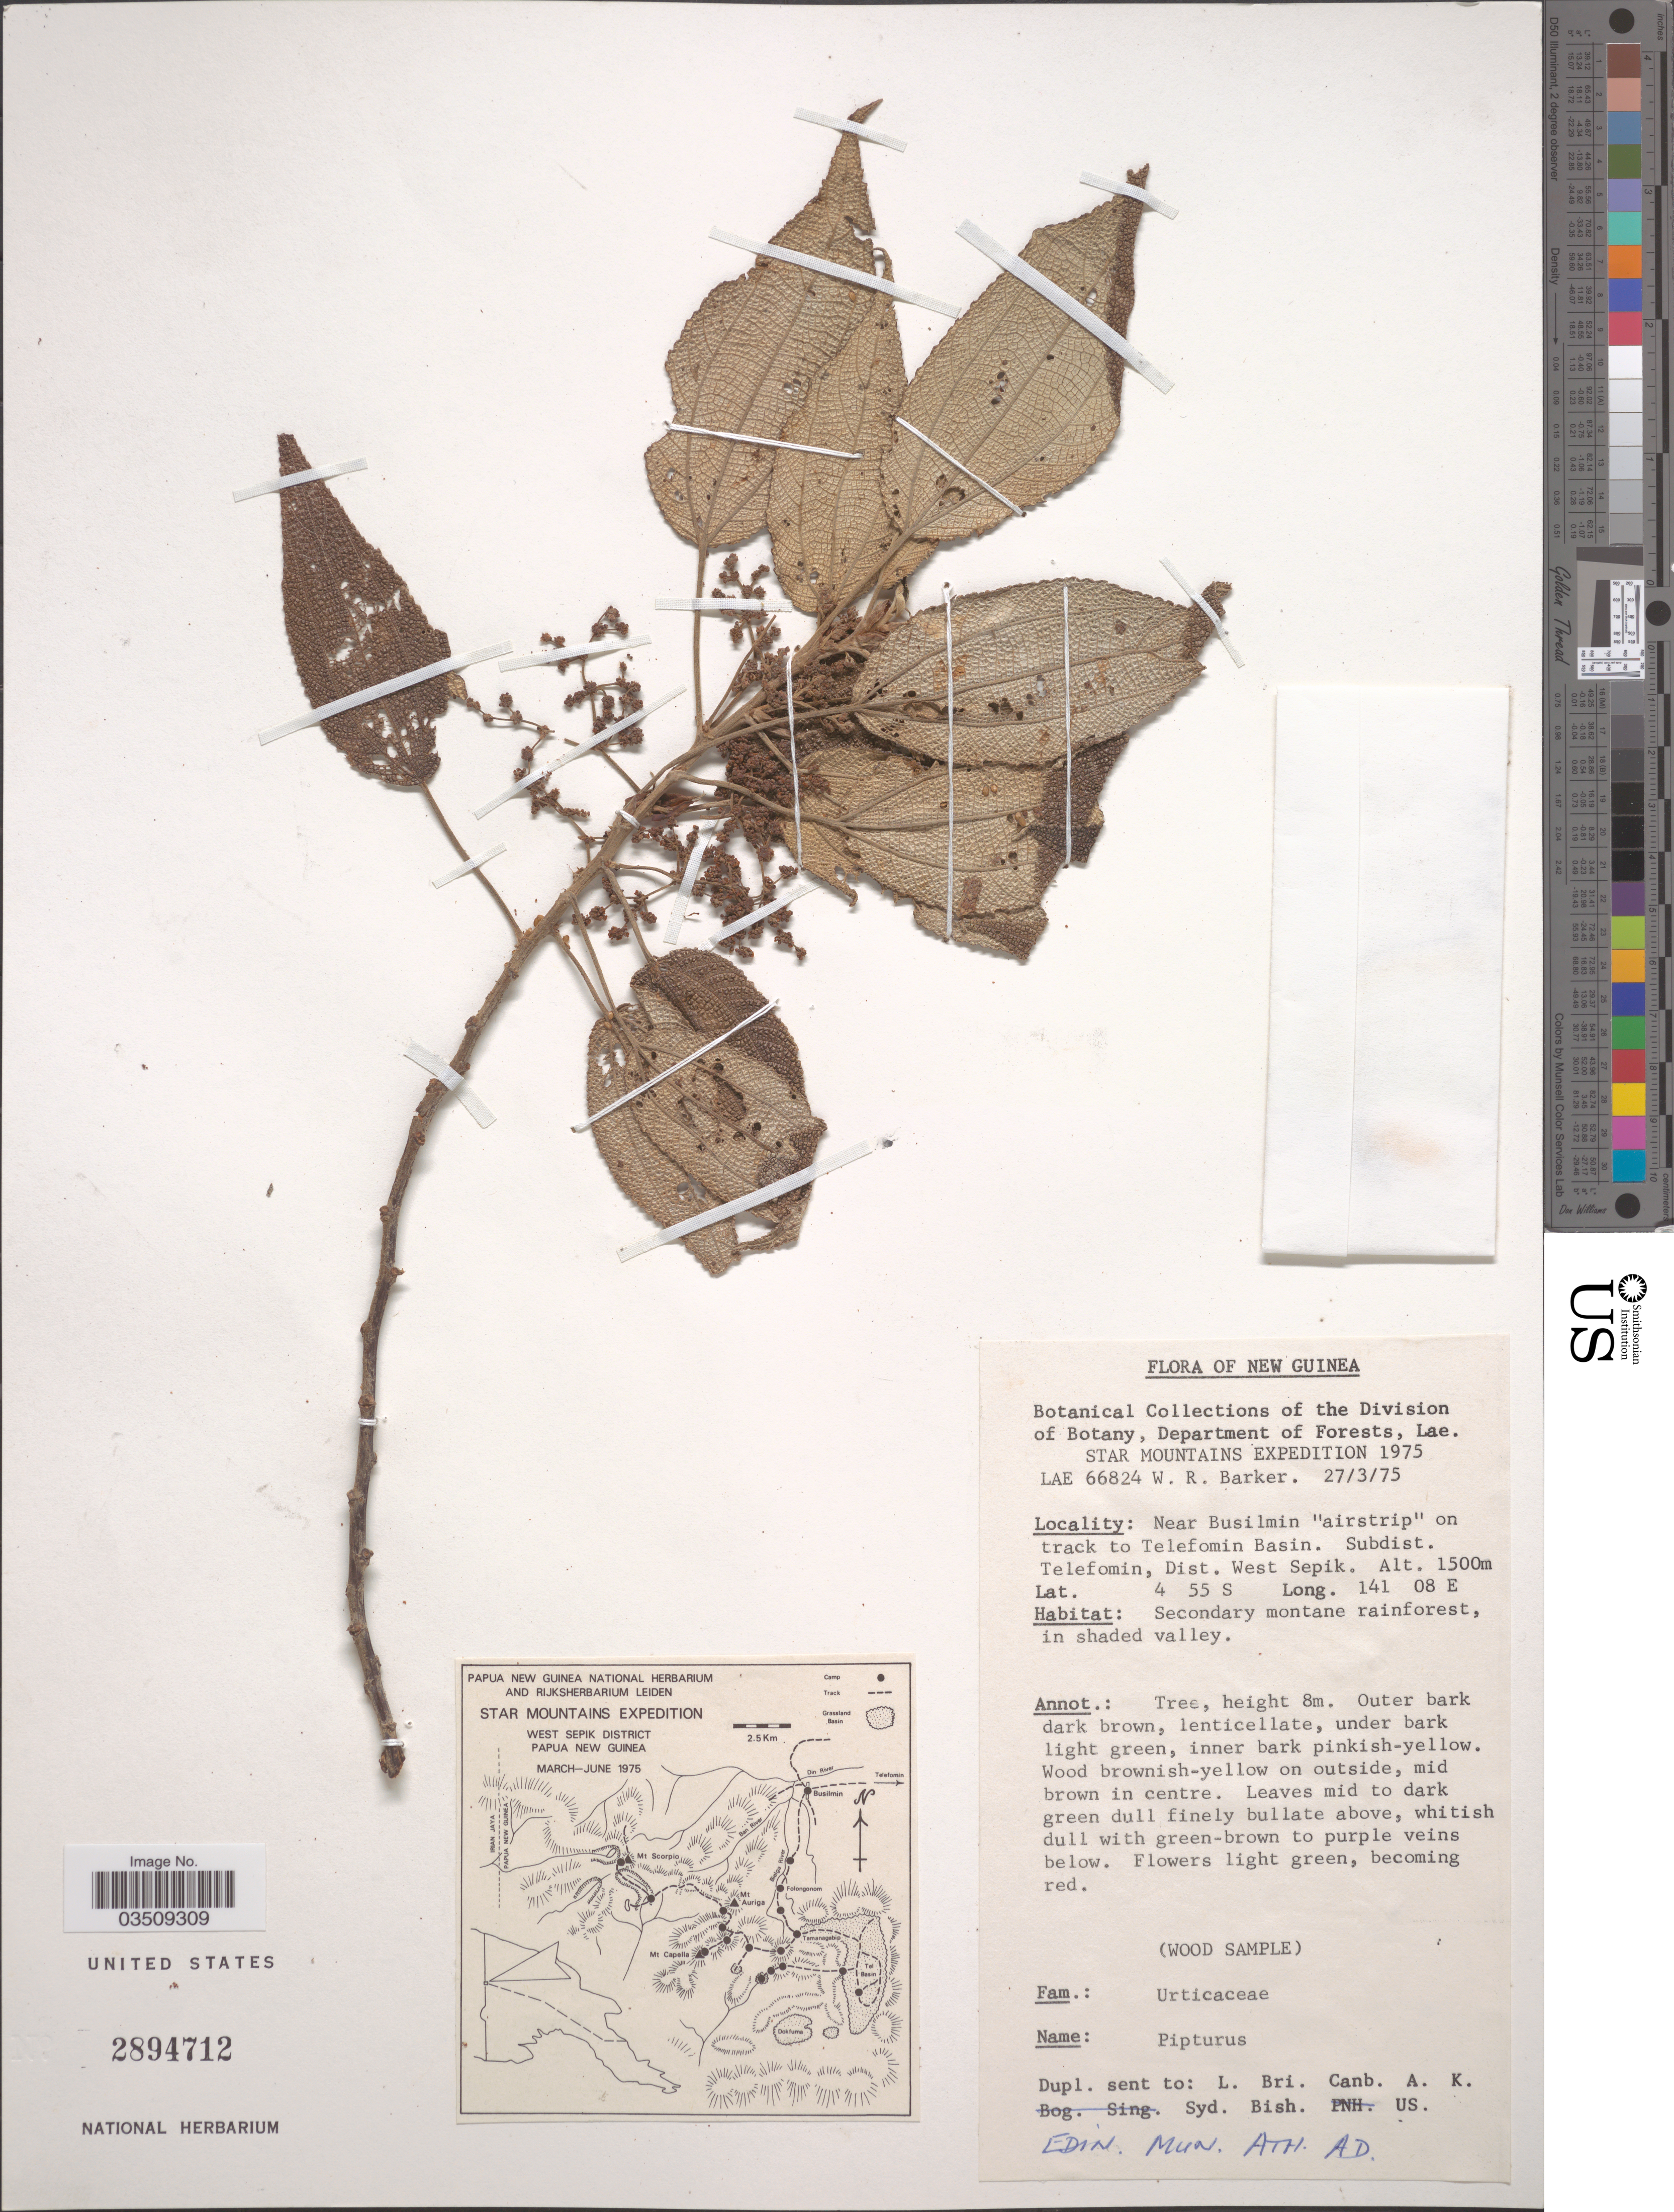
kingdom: Plantae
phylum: Tracheophyta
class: Magnoliopsida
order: Rosales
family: Urticaceae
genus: Pipturus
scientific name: Pipturus sp.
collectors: W. R. Barker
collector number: LAE 66824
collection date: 1975-03-27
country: Papua New Guinea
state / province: Sandaun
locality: Near Busilmin "airstrip" on track to Telefomin Basin. Subdist. Telefomin, Dist. West Sepik.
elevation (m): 1500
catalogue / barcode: US 2894712